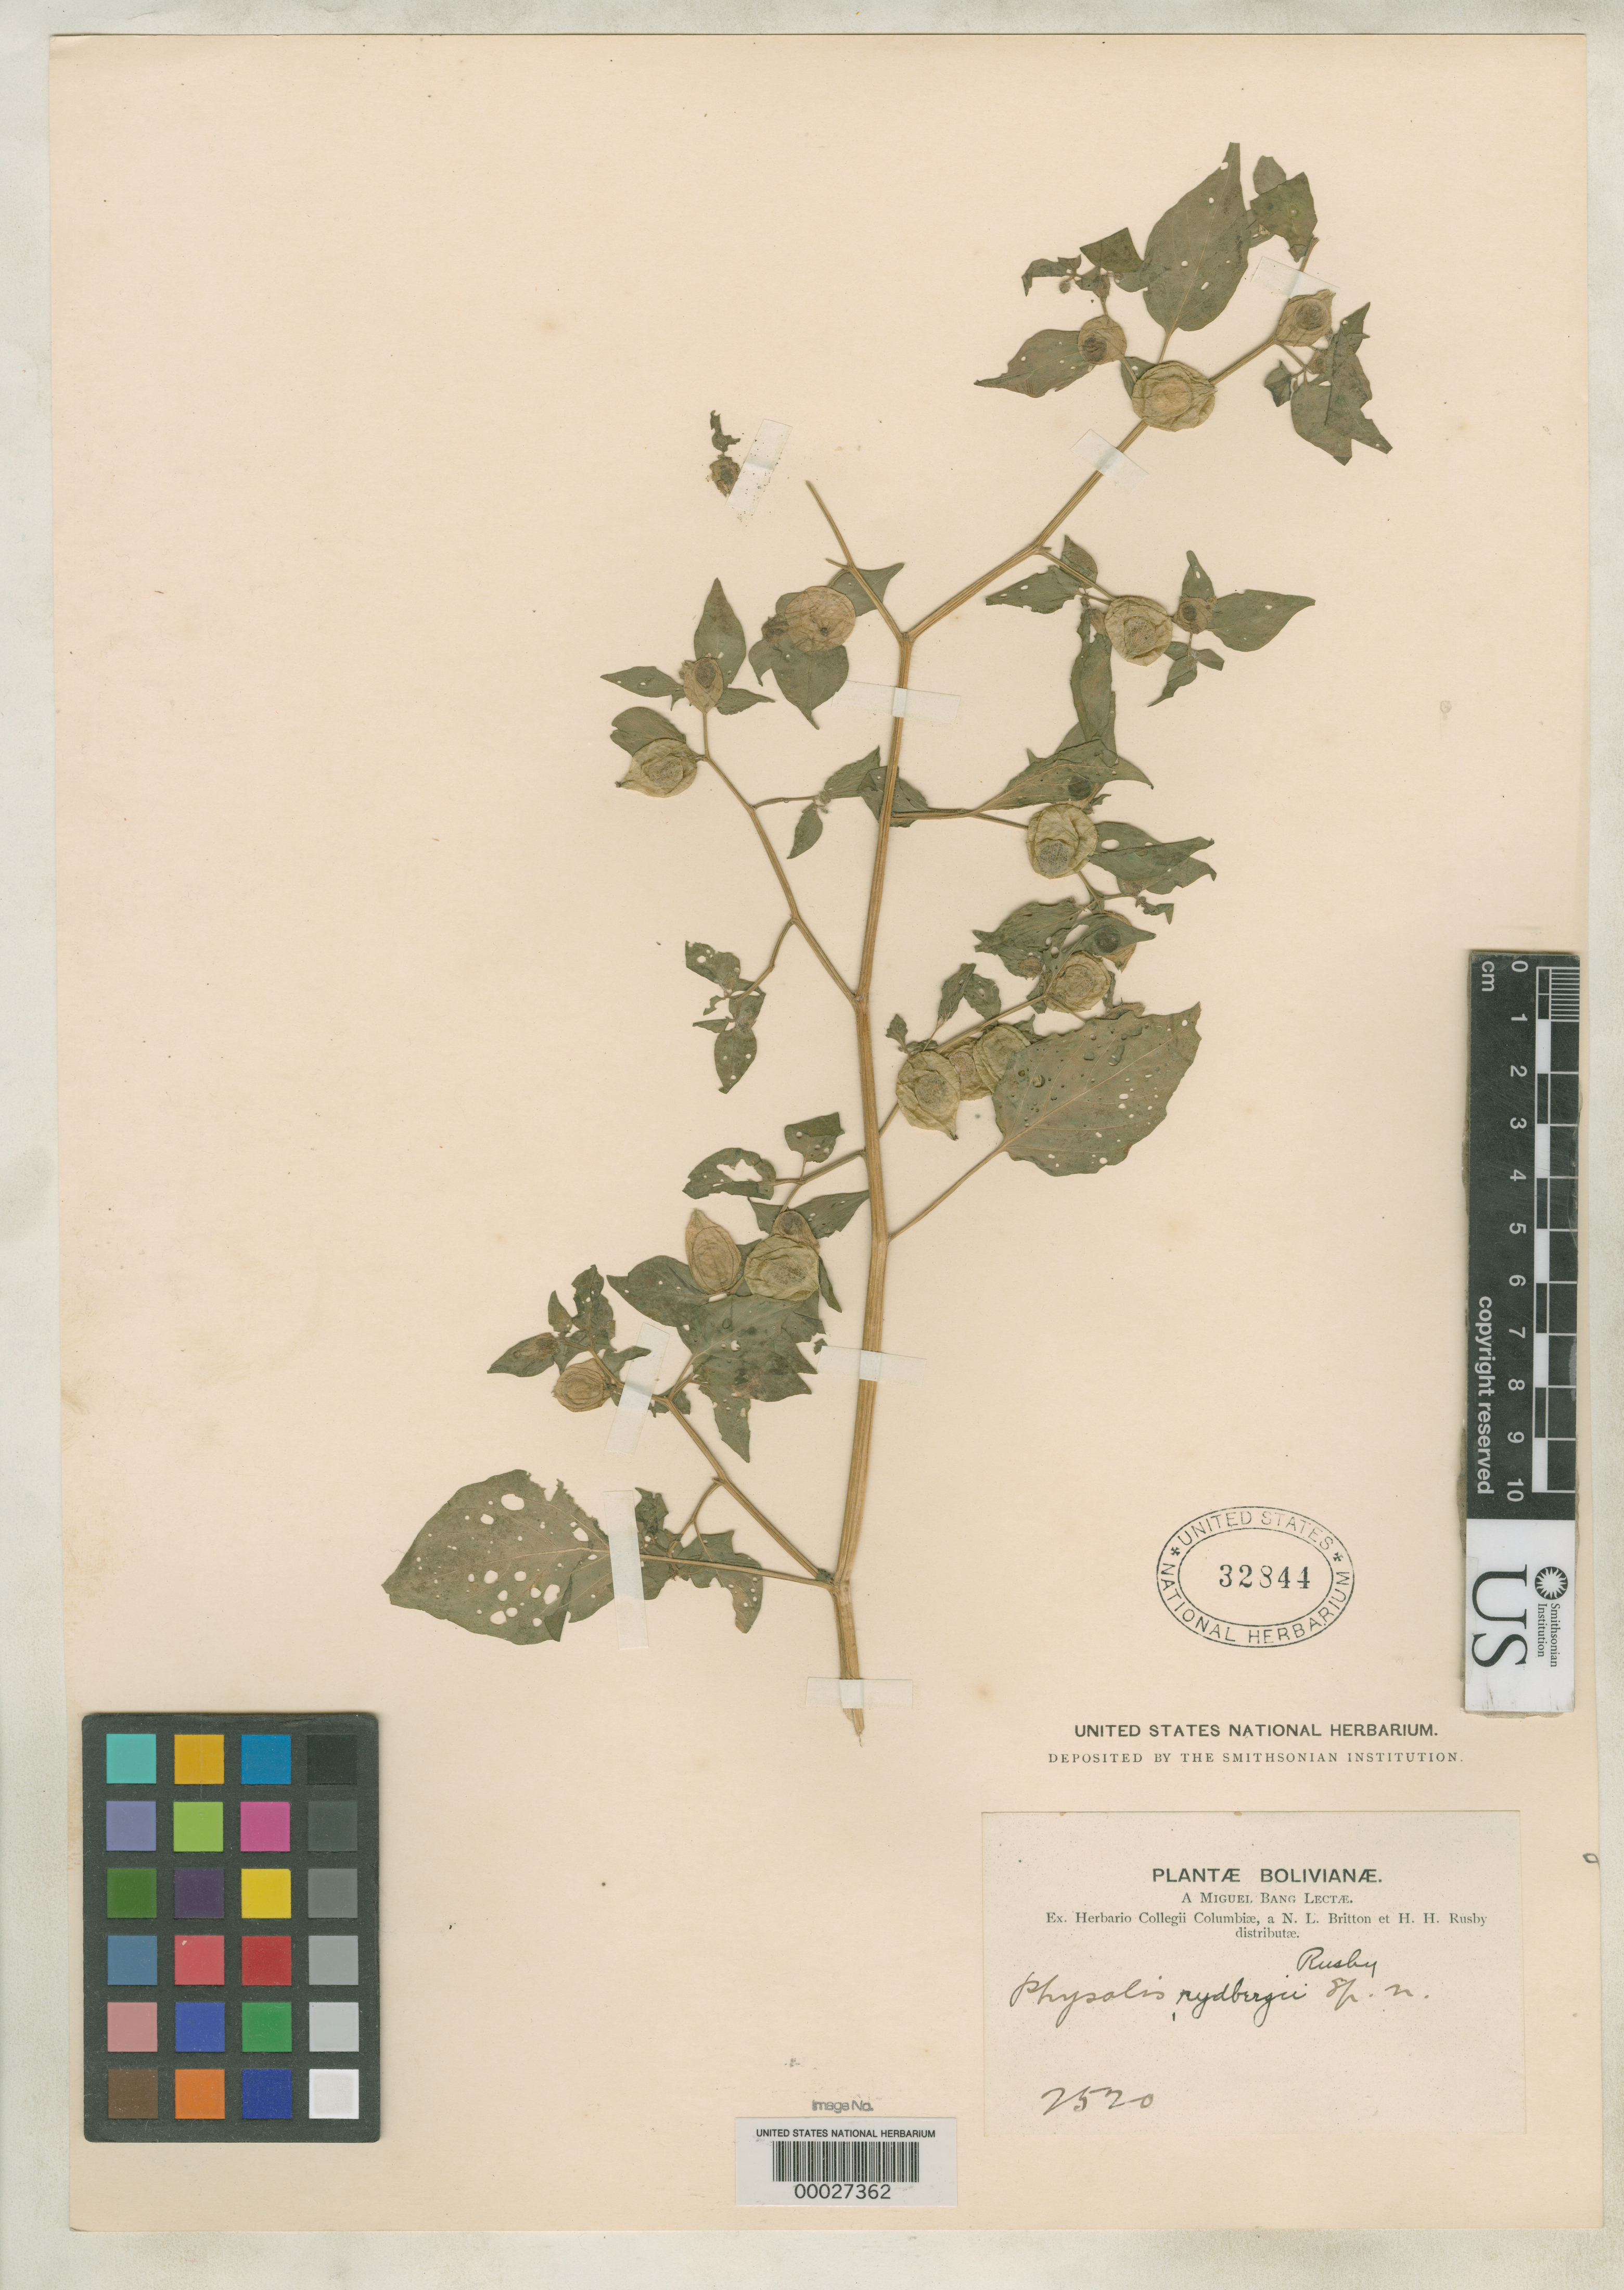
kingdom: Plantae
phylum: Tracheophyta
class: Magnoliopsida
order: Solanales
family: Solanaceae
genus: Physalis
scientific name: Physalis rydbergii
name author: Rusby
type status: Isotype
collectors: M. Bang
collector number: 2520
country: Bolivia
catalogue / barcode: US 32844